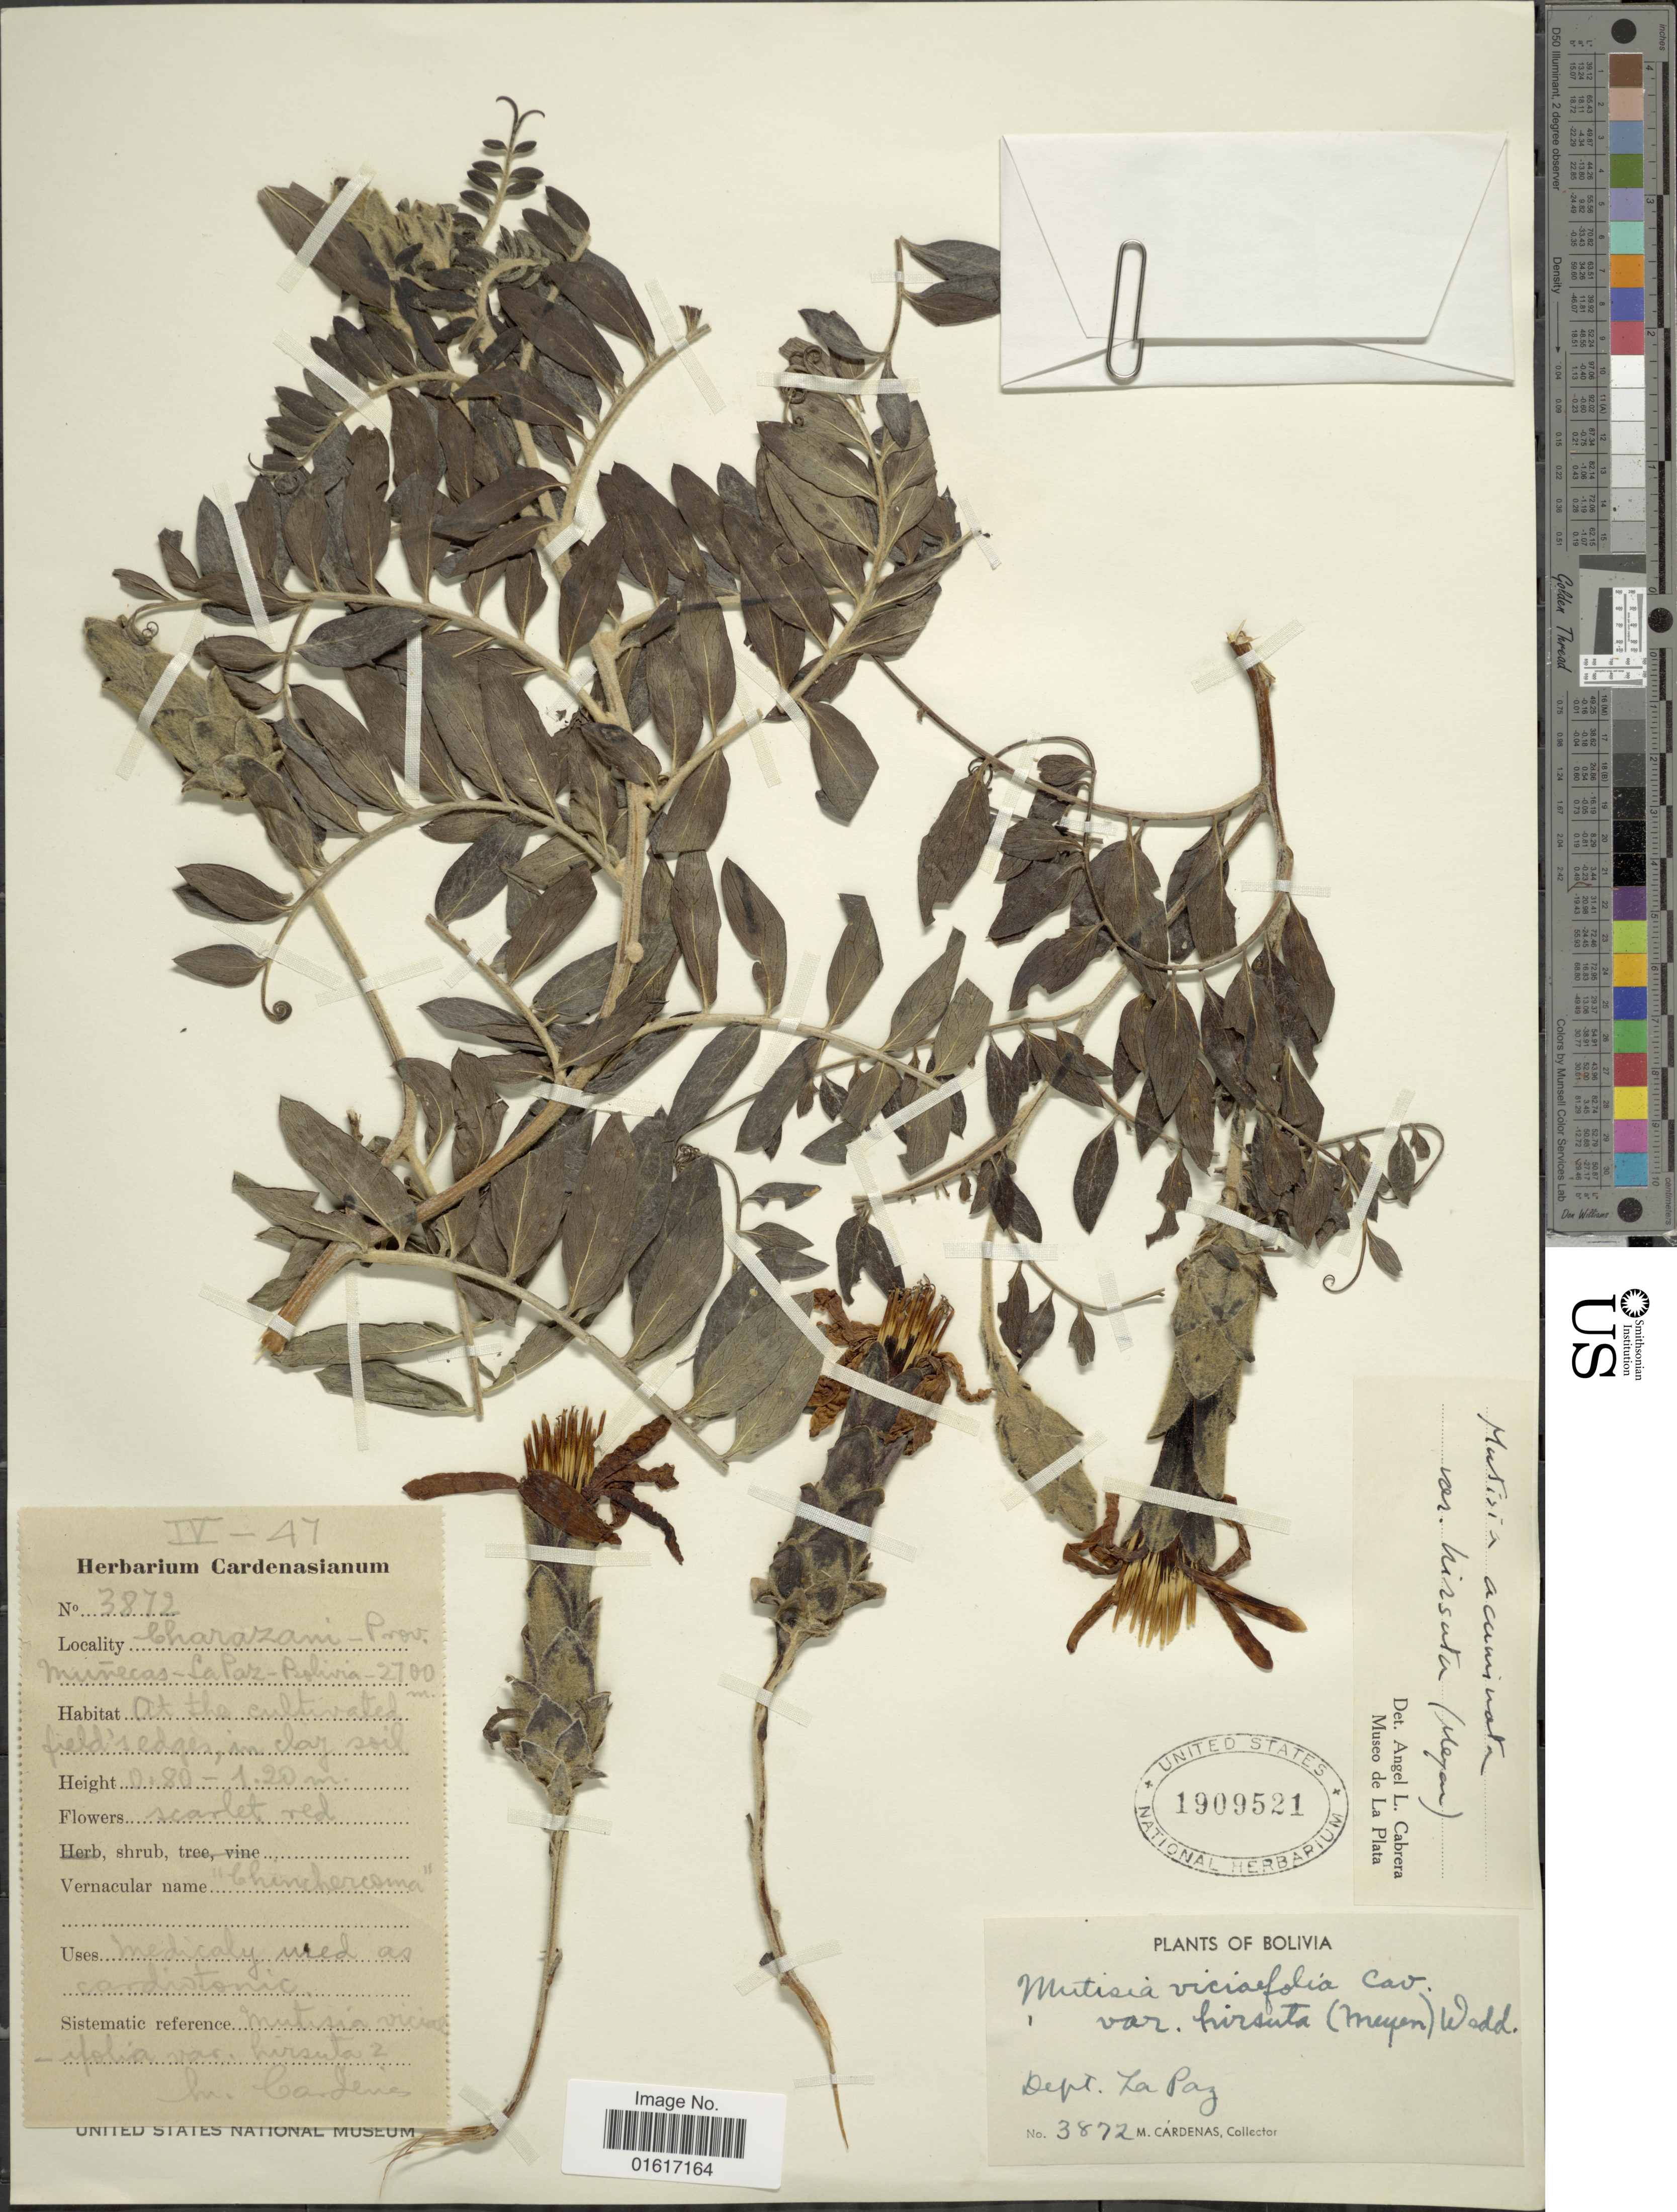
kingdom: Plantae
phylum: Tracheophyta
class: Magnoliopsida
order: Asterales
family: Asteraceae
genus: Mutisia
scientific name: Mutisia acuminata var. hirsuta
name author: (Meyen) Cabrera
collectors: M. Cárdenas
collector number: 3872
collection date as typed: Transcribed d/m/y: /4/47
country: Bolivia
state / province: La Paz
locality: Charazani - Prov. Munecas. At the cultivated field's edges in clay soil.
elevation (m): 2700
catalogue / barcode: US 1909521